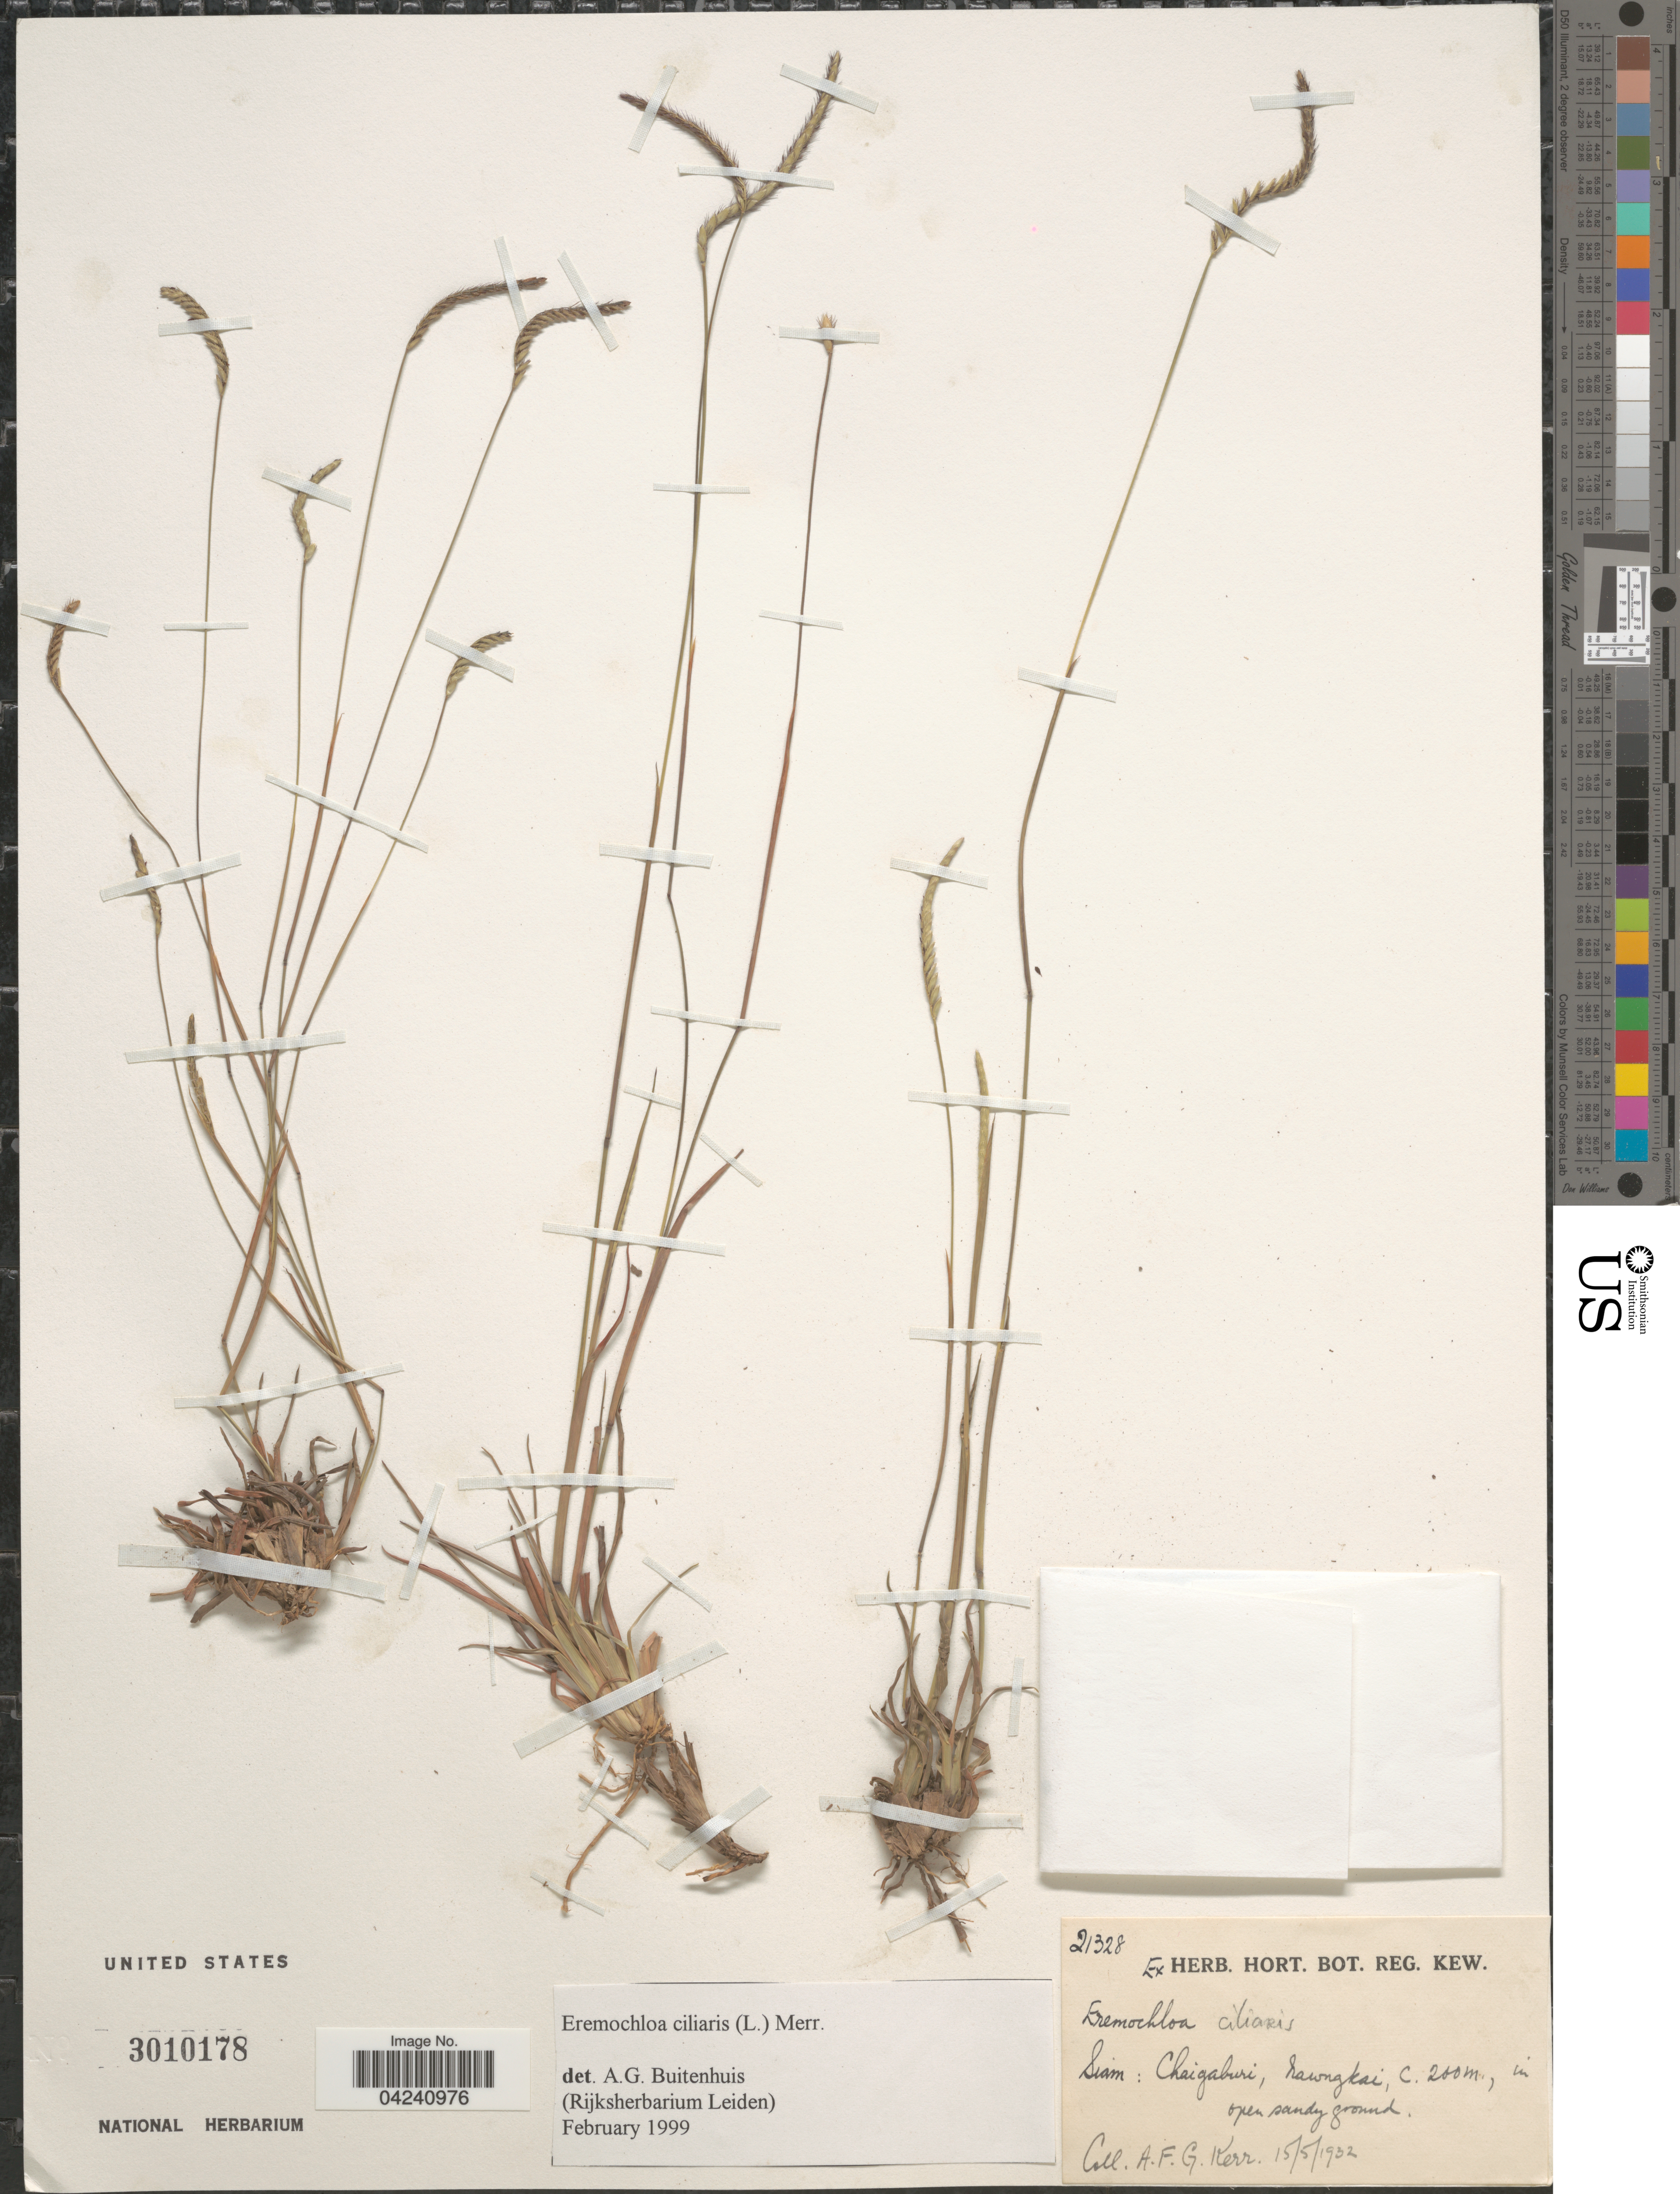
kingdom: Plantae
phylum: Tracheophyta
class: Liliopsida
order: Poales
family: Poaceae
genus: Eremochloa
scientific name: Eremochloa ciliaris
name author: (L.) Merr.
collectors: A. F. G. Kerr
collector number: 21328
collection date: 1932-05-15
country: Thailand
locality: Siam: Chaigaburi, Nawngkai.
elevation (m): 200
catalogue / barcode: US 3010178